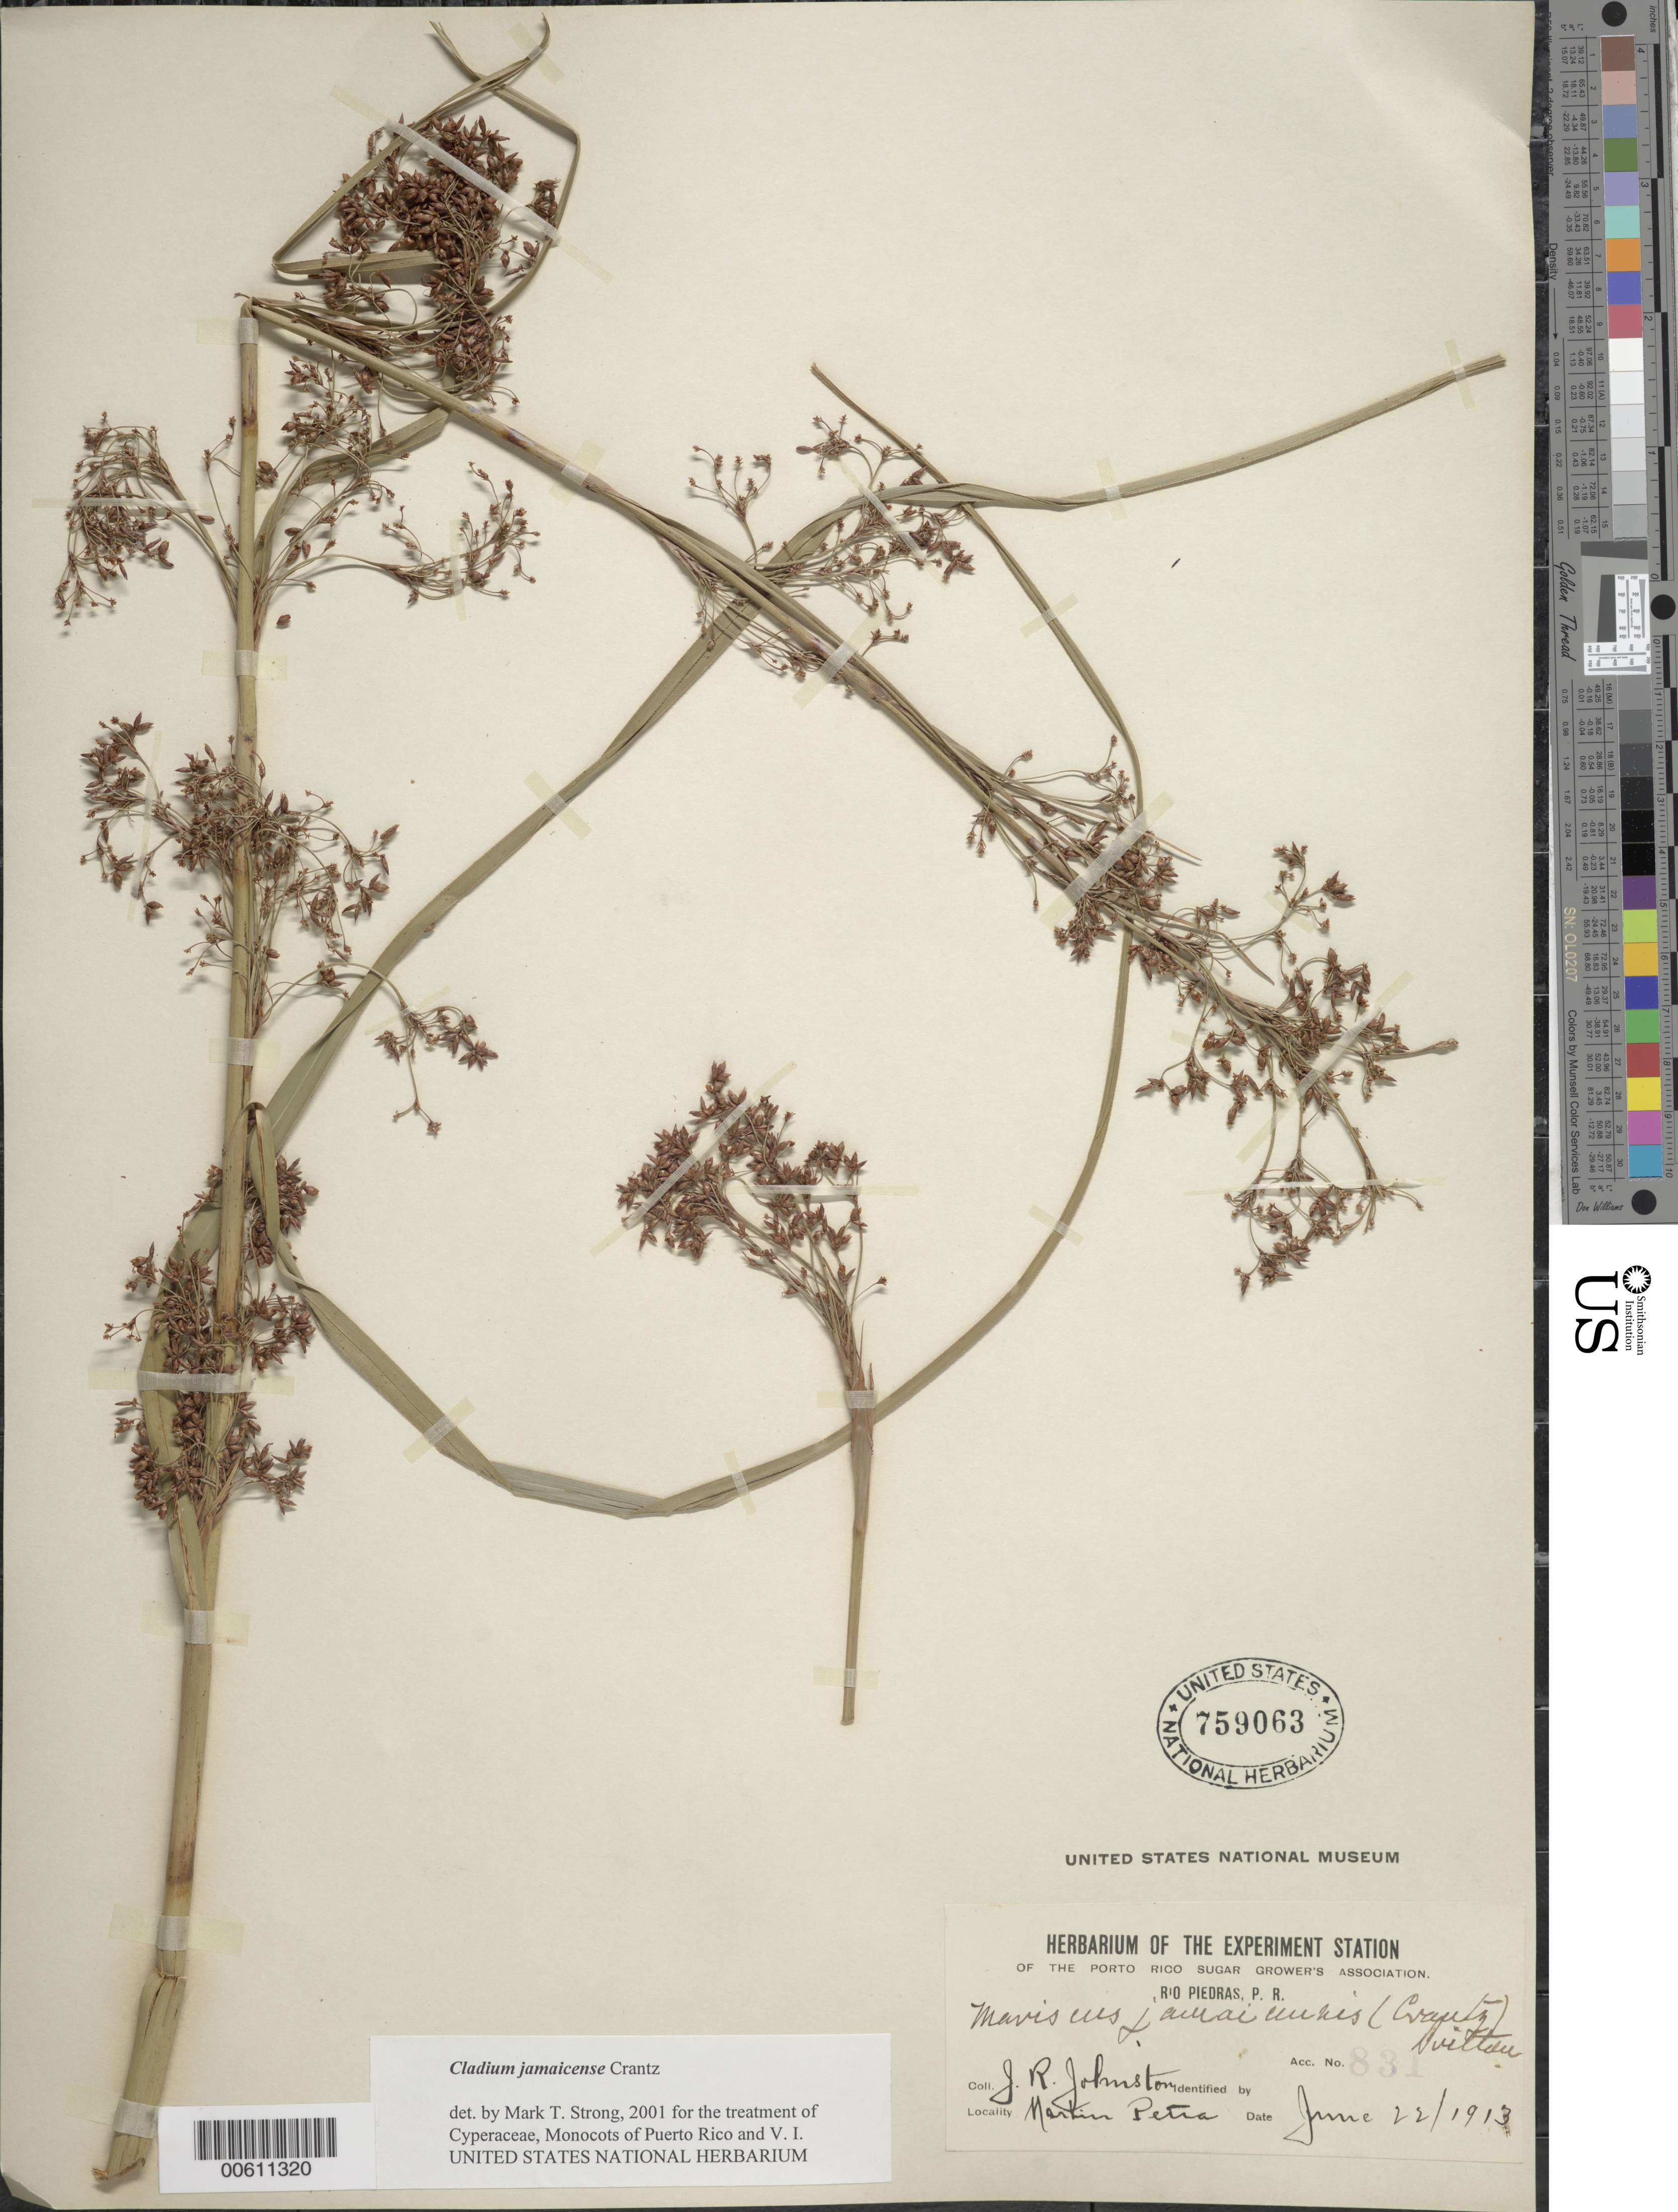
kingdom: Plantae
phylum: Tracheophyta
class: Liliopsida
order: Poales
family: Cyperaceae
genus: Cladium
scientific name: Cladium jamaicense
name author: Crantz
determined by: Strong, M. T., (US), Smithsonian Institution - National Museum of Natural History (UNITED STATES)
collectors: J. Johnston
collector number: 831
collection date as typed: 22 Jun 1913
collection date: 1913-06-22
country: Puerto Rico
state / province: San Juan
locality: Martín Peña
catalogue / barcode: US 759063